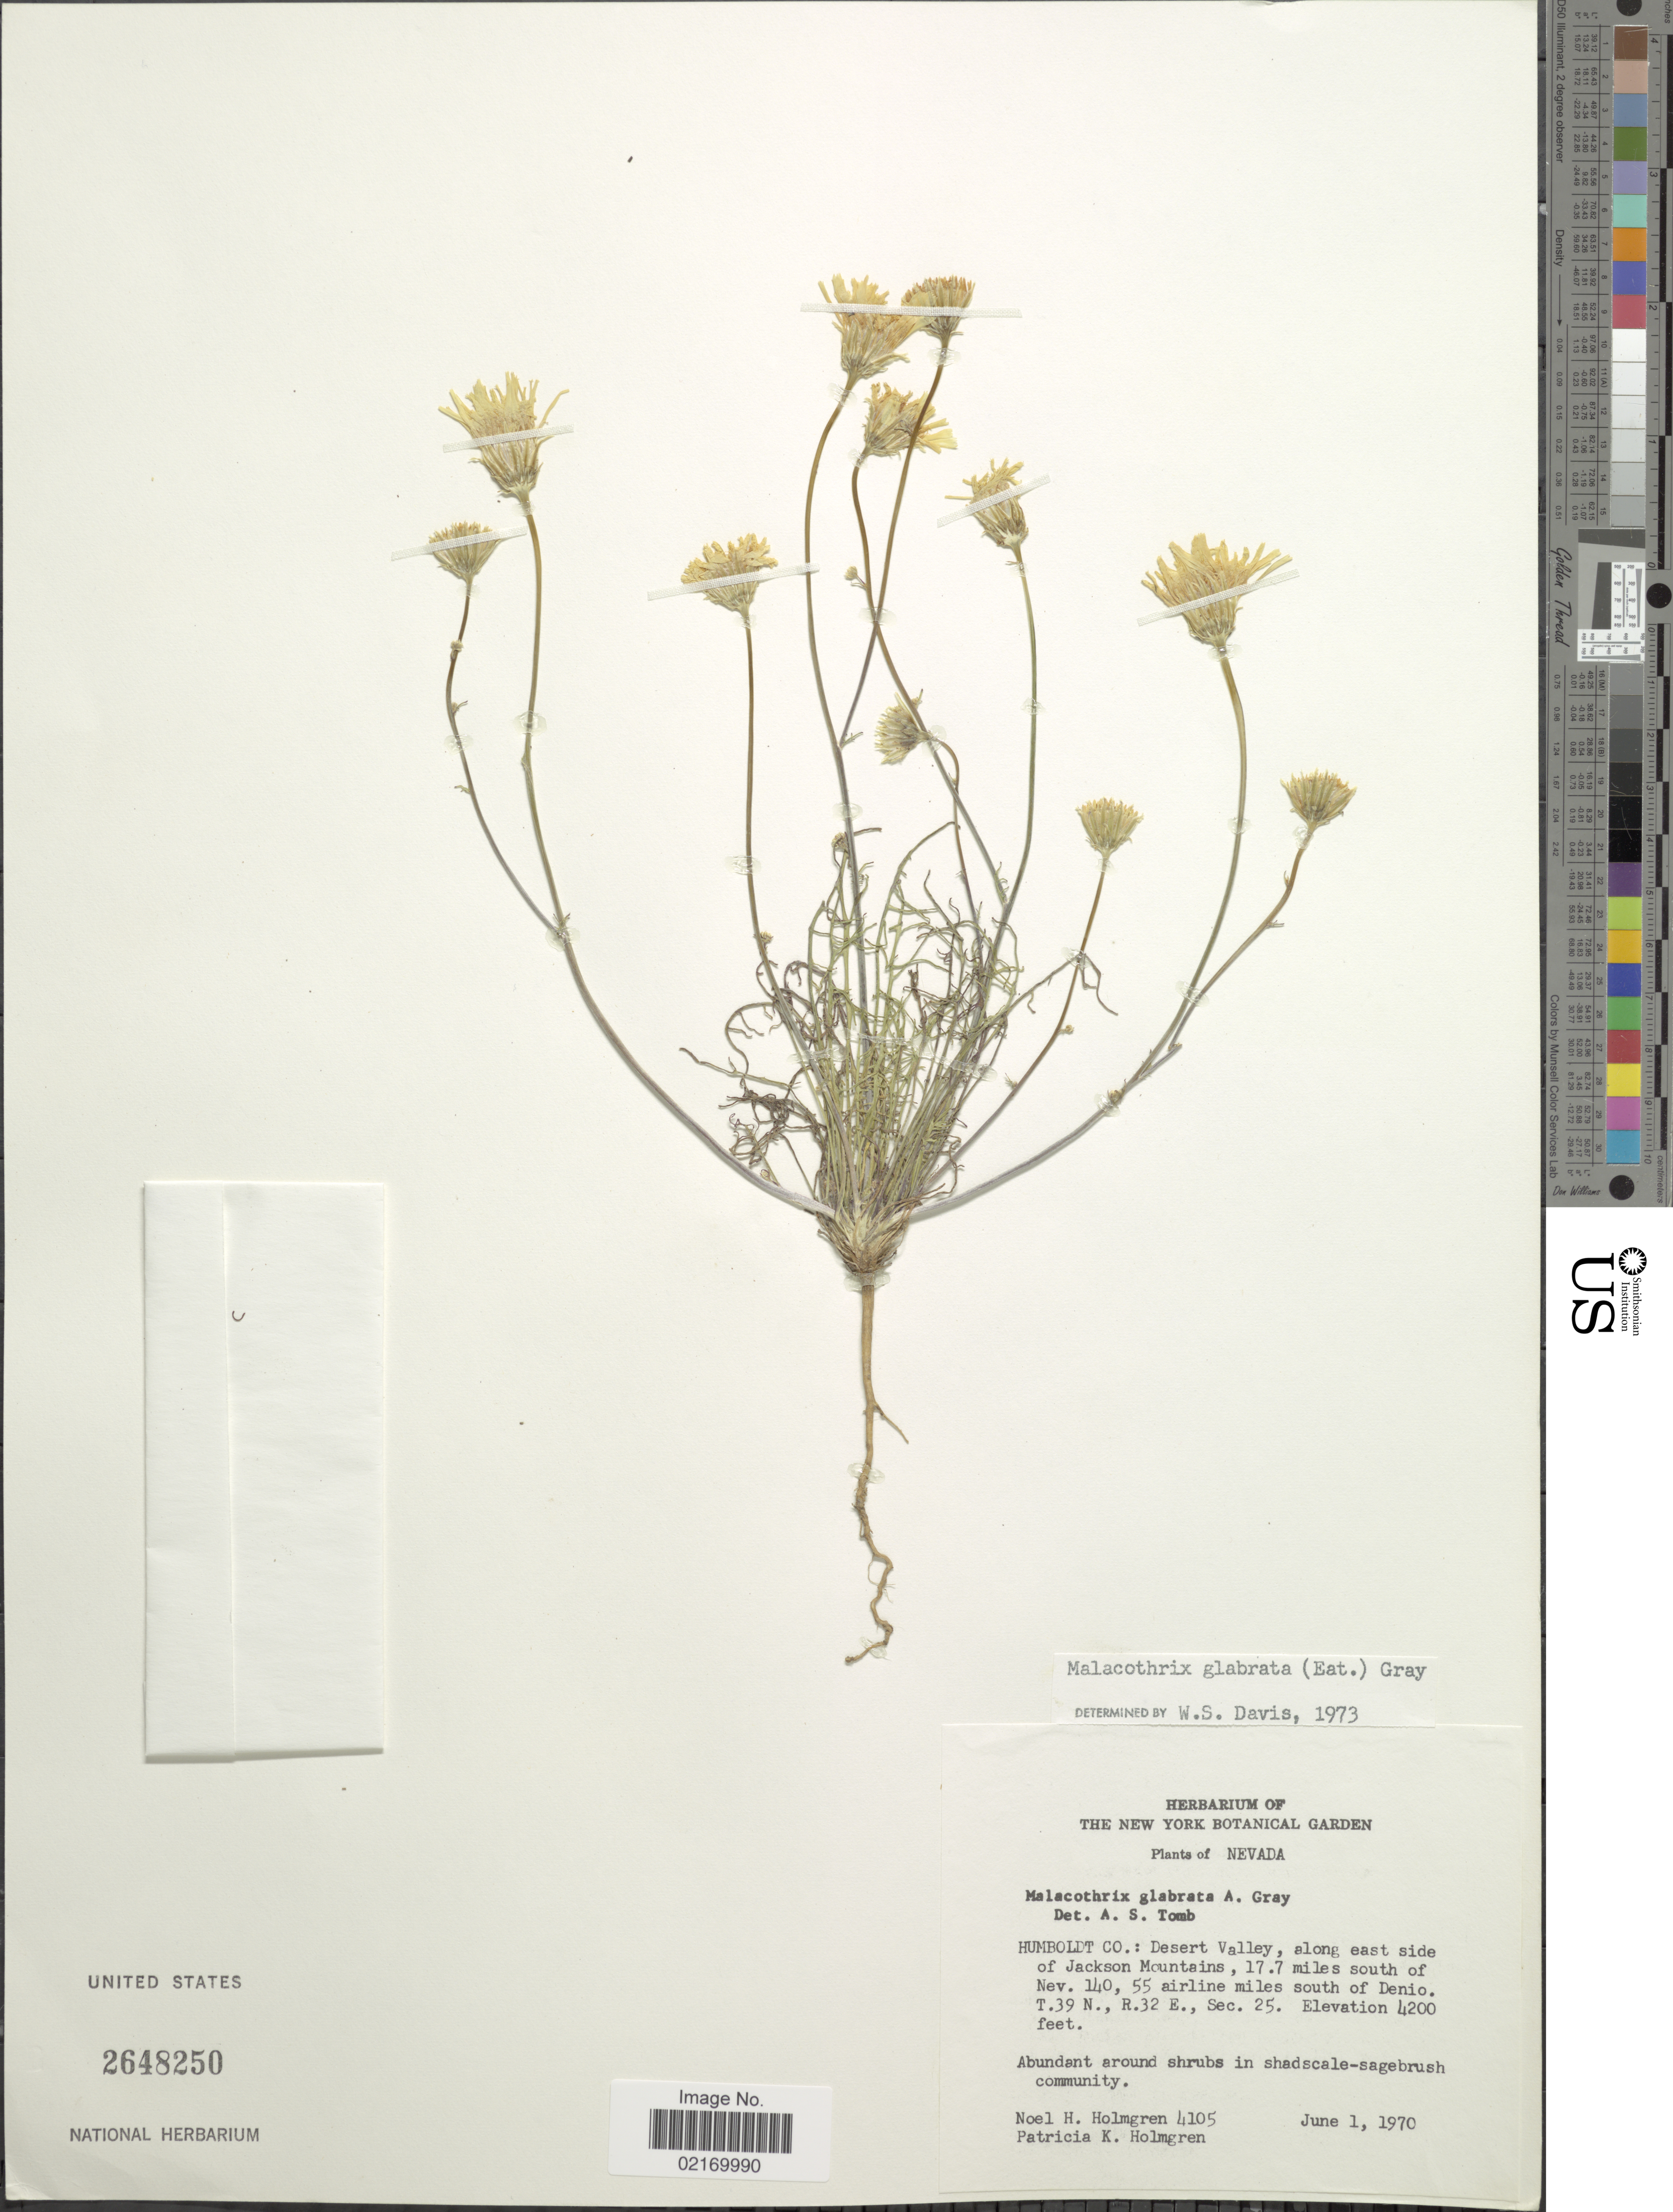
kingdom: Plantae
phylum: Tracheophyta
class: Magnoliopsida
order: Asterales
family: Asteraceae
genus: Malacothrix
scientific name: Malacothrix glabrata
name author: (A. Gray ex D.C. Eaton) A. Gray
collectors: N. H. Holmgren & P. K. Holmgren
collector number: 4105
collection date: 1970-06-01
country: United States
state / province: Nevada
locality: Humboldt Co., Desert Valley, along east side of Jackson Mountains, 17.7 miles south of Nev. 140, 55 airline miles south of Denio, T39N, R32E, Sec 25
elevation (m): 1280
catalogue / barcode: US 2648250